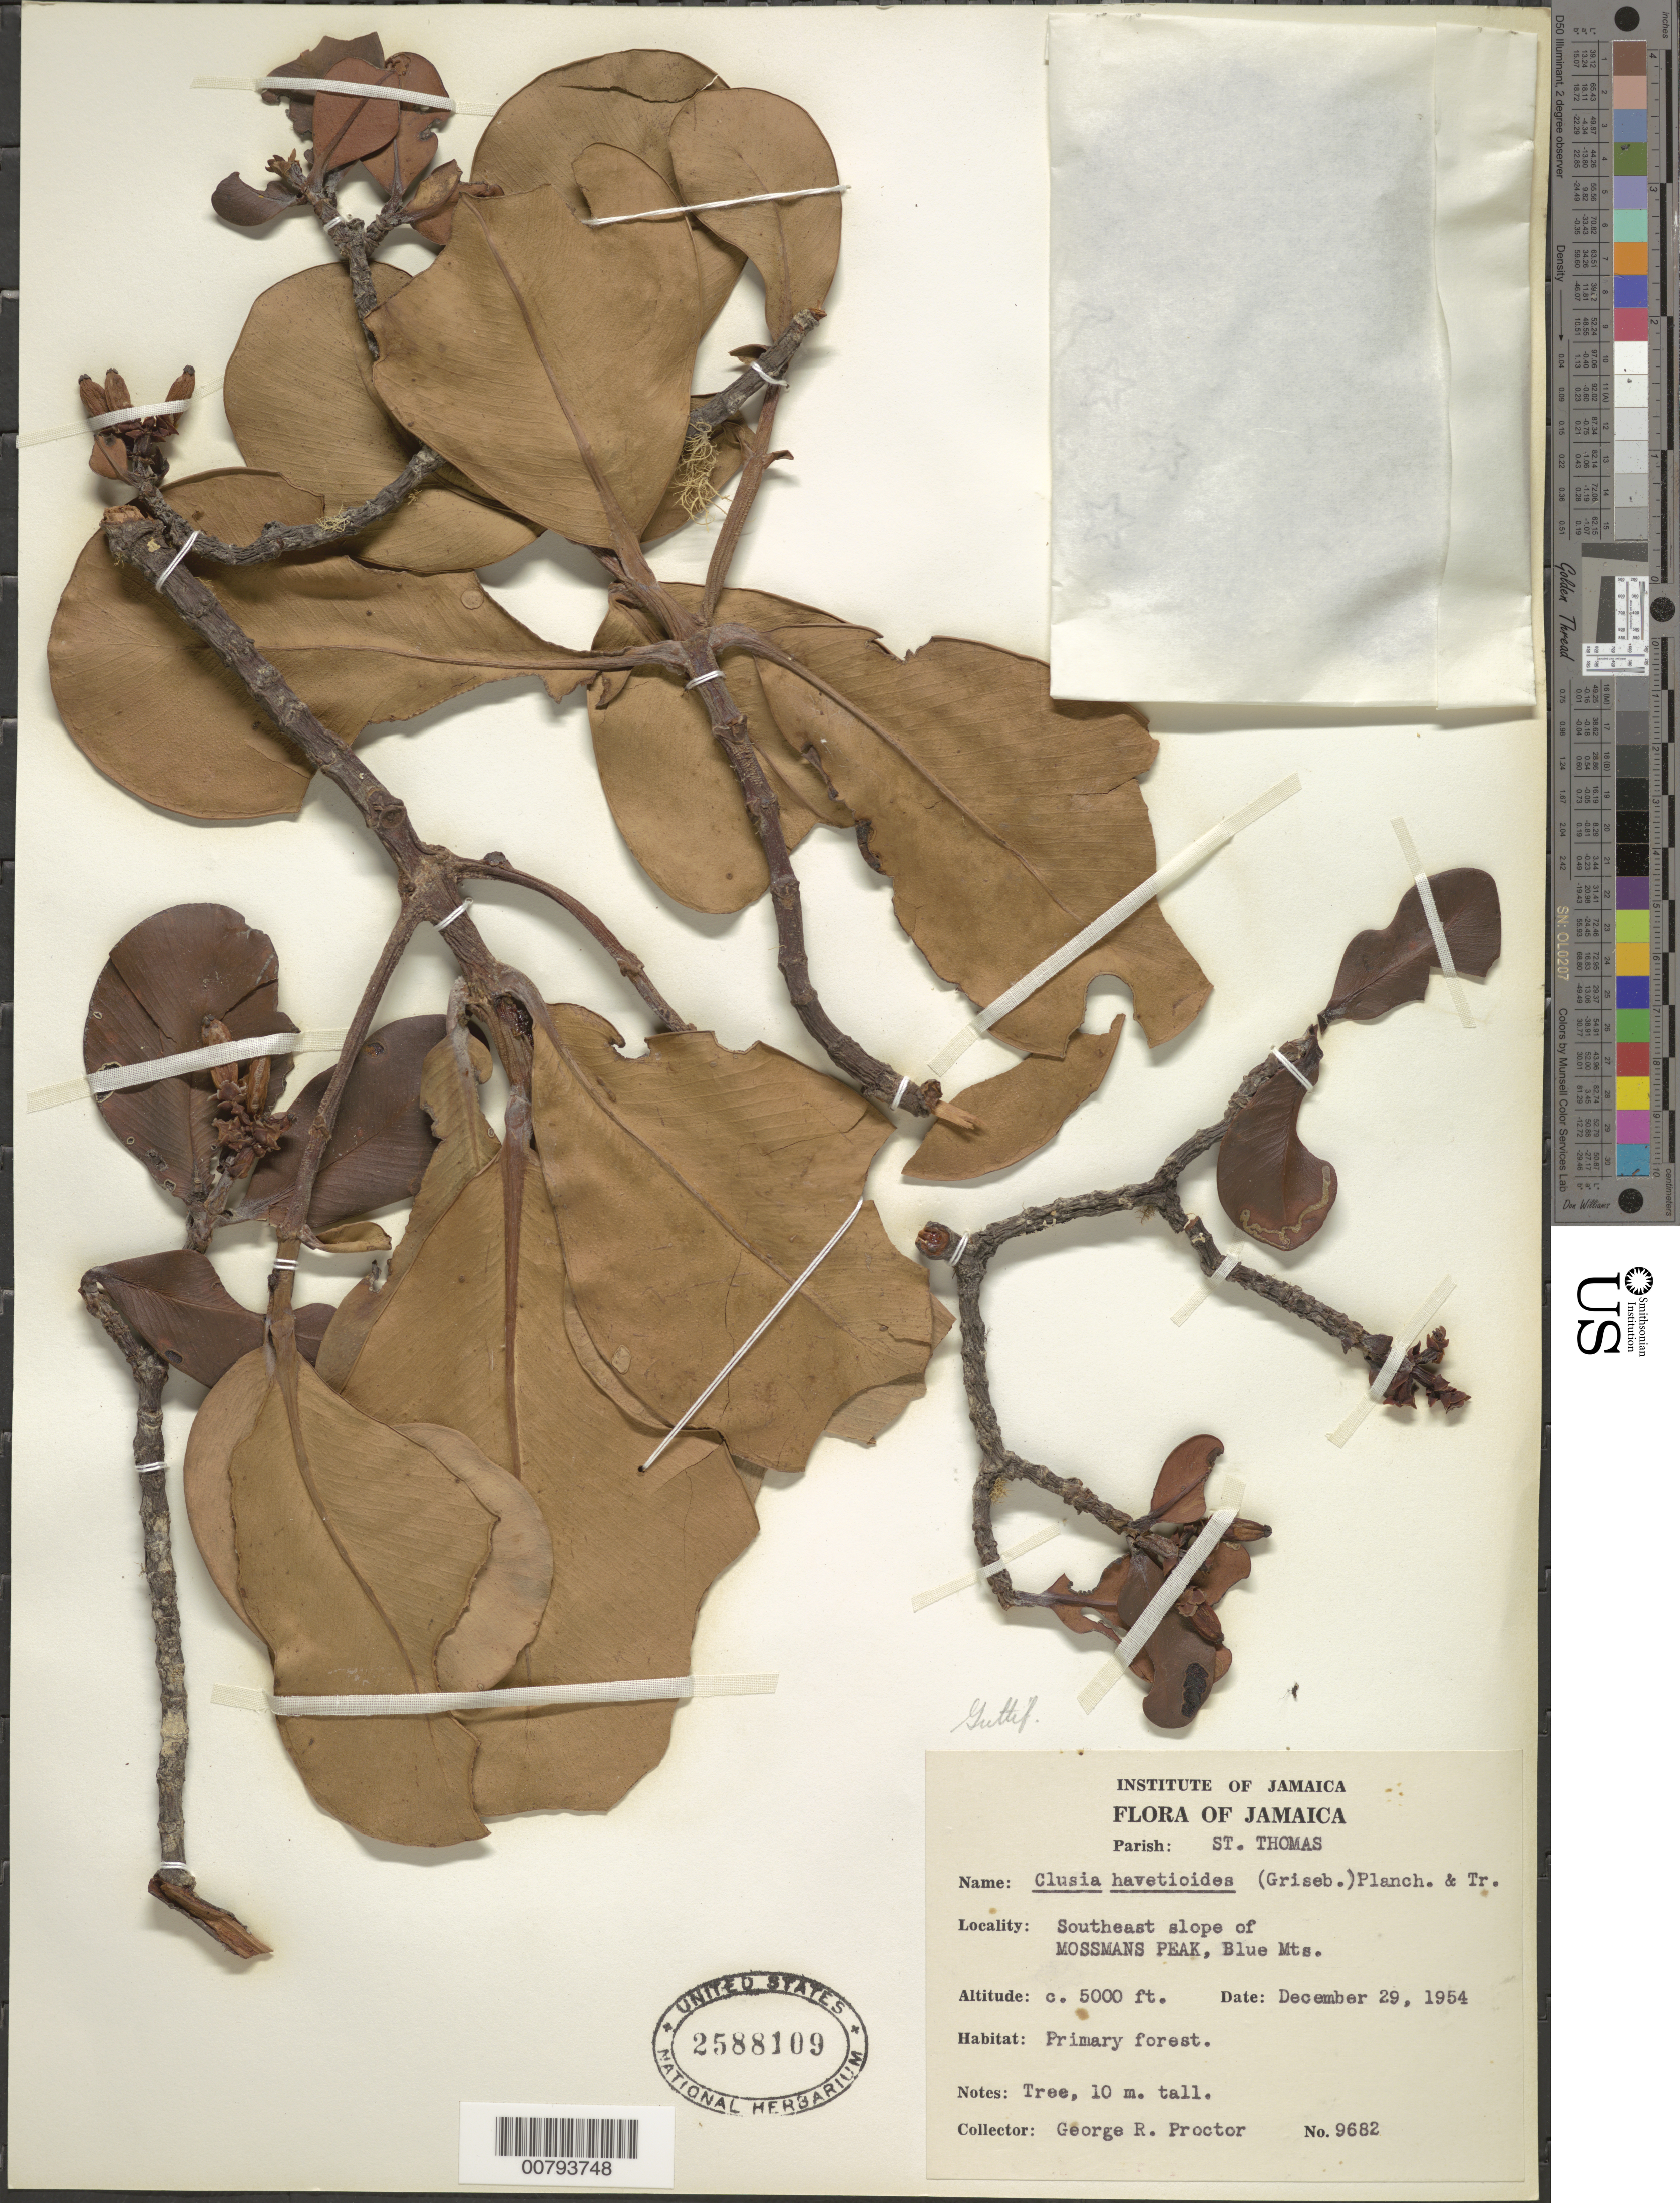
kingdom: Plantae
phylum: Tracheophyta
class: Magnoliopsida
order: Malpighiales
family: Clusiaceae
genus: Clusia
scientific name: Clusia havetioides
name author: (Griseb.) Planch. & Triana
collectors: G. R. Proctor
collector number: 9682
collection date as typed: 29 Dec 1954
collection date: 1954-12-29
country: Jamaica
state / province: Saint Thomas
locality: Southeast slope of Mossmans Peak, Blue Mts.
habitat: Montane primary forest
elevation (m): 1524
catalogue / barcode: US 2588109